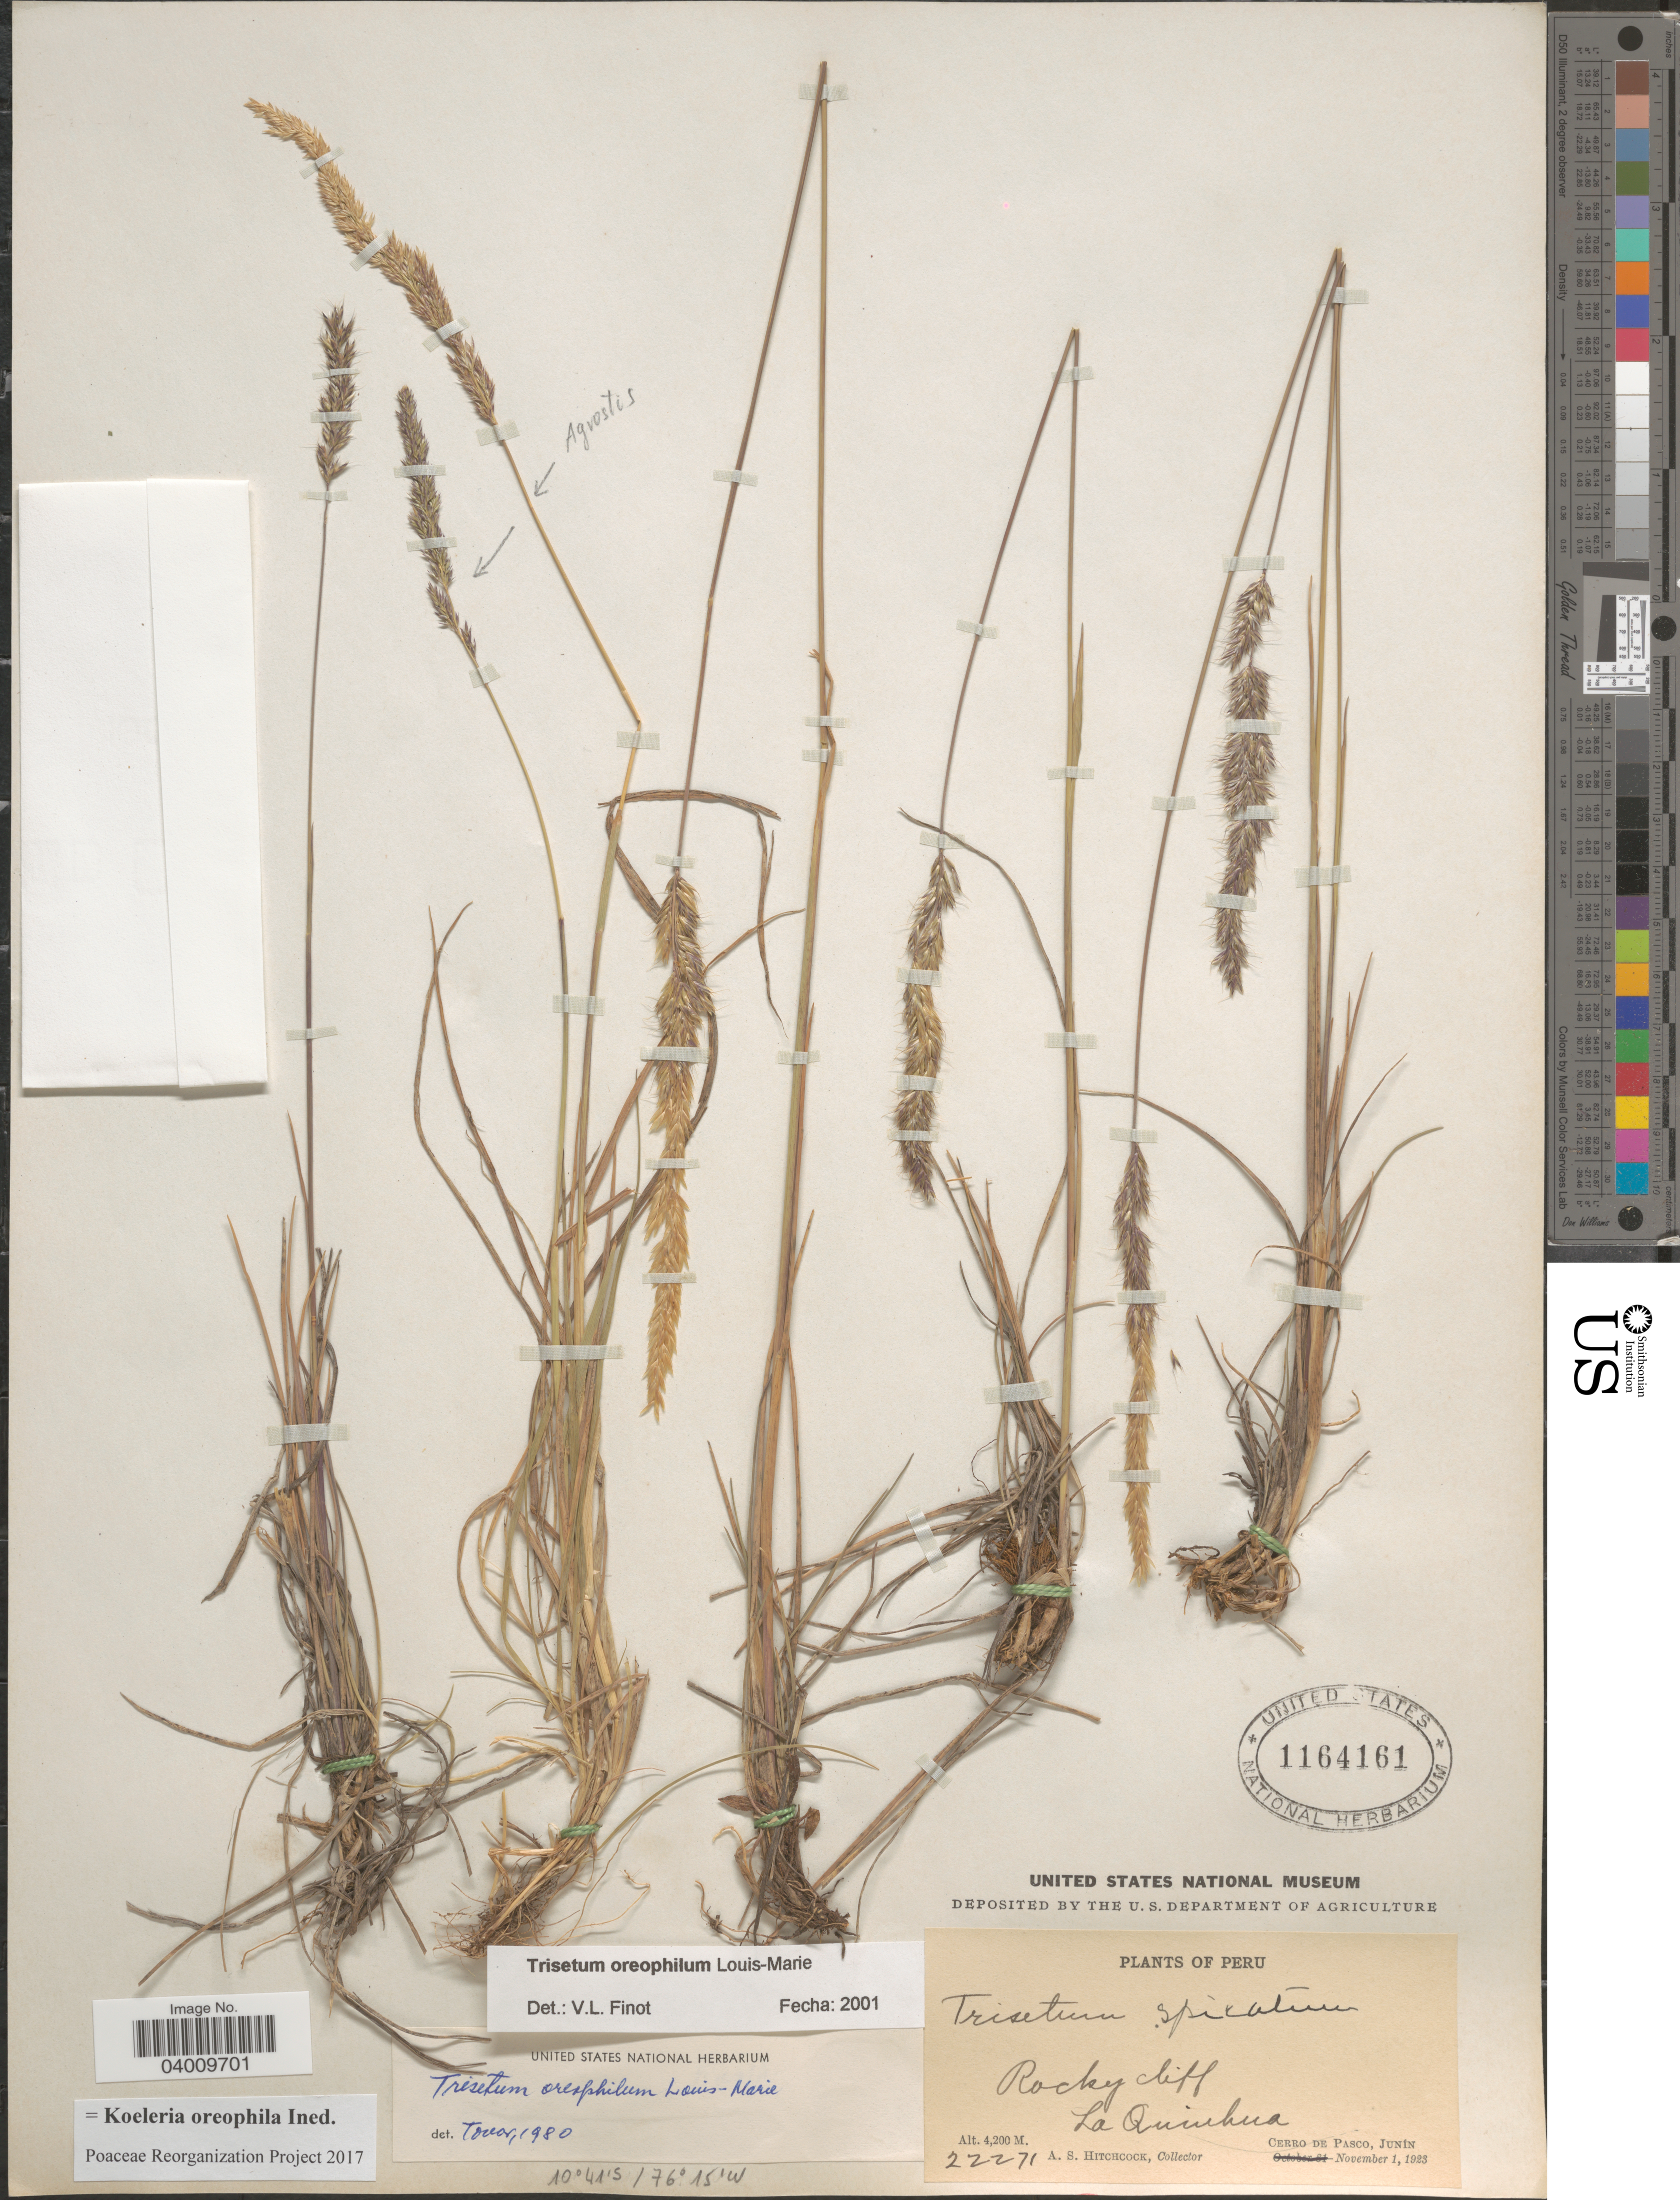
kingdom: Plantae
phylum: Tracheophyta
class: Liliopsida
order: Poales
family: Poaceae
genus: Koeleria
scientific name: Koeleria oreophila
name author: (Louis-Marie) Barberá et al.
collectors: A. S. Hitchcock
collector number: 22271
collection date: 1923-11-01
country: Peru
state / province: Junín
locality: La Quinhua. Cerro de Pasco.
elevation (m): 4200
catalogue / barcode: US 1164161